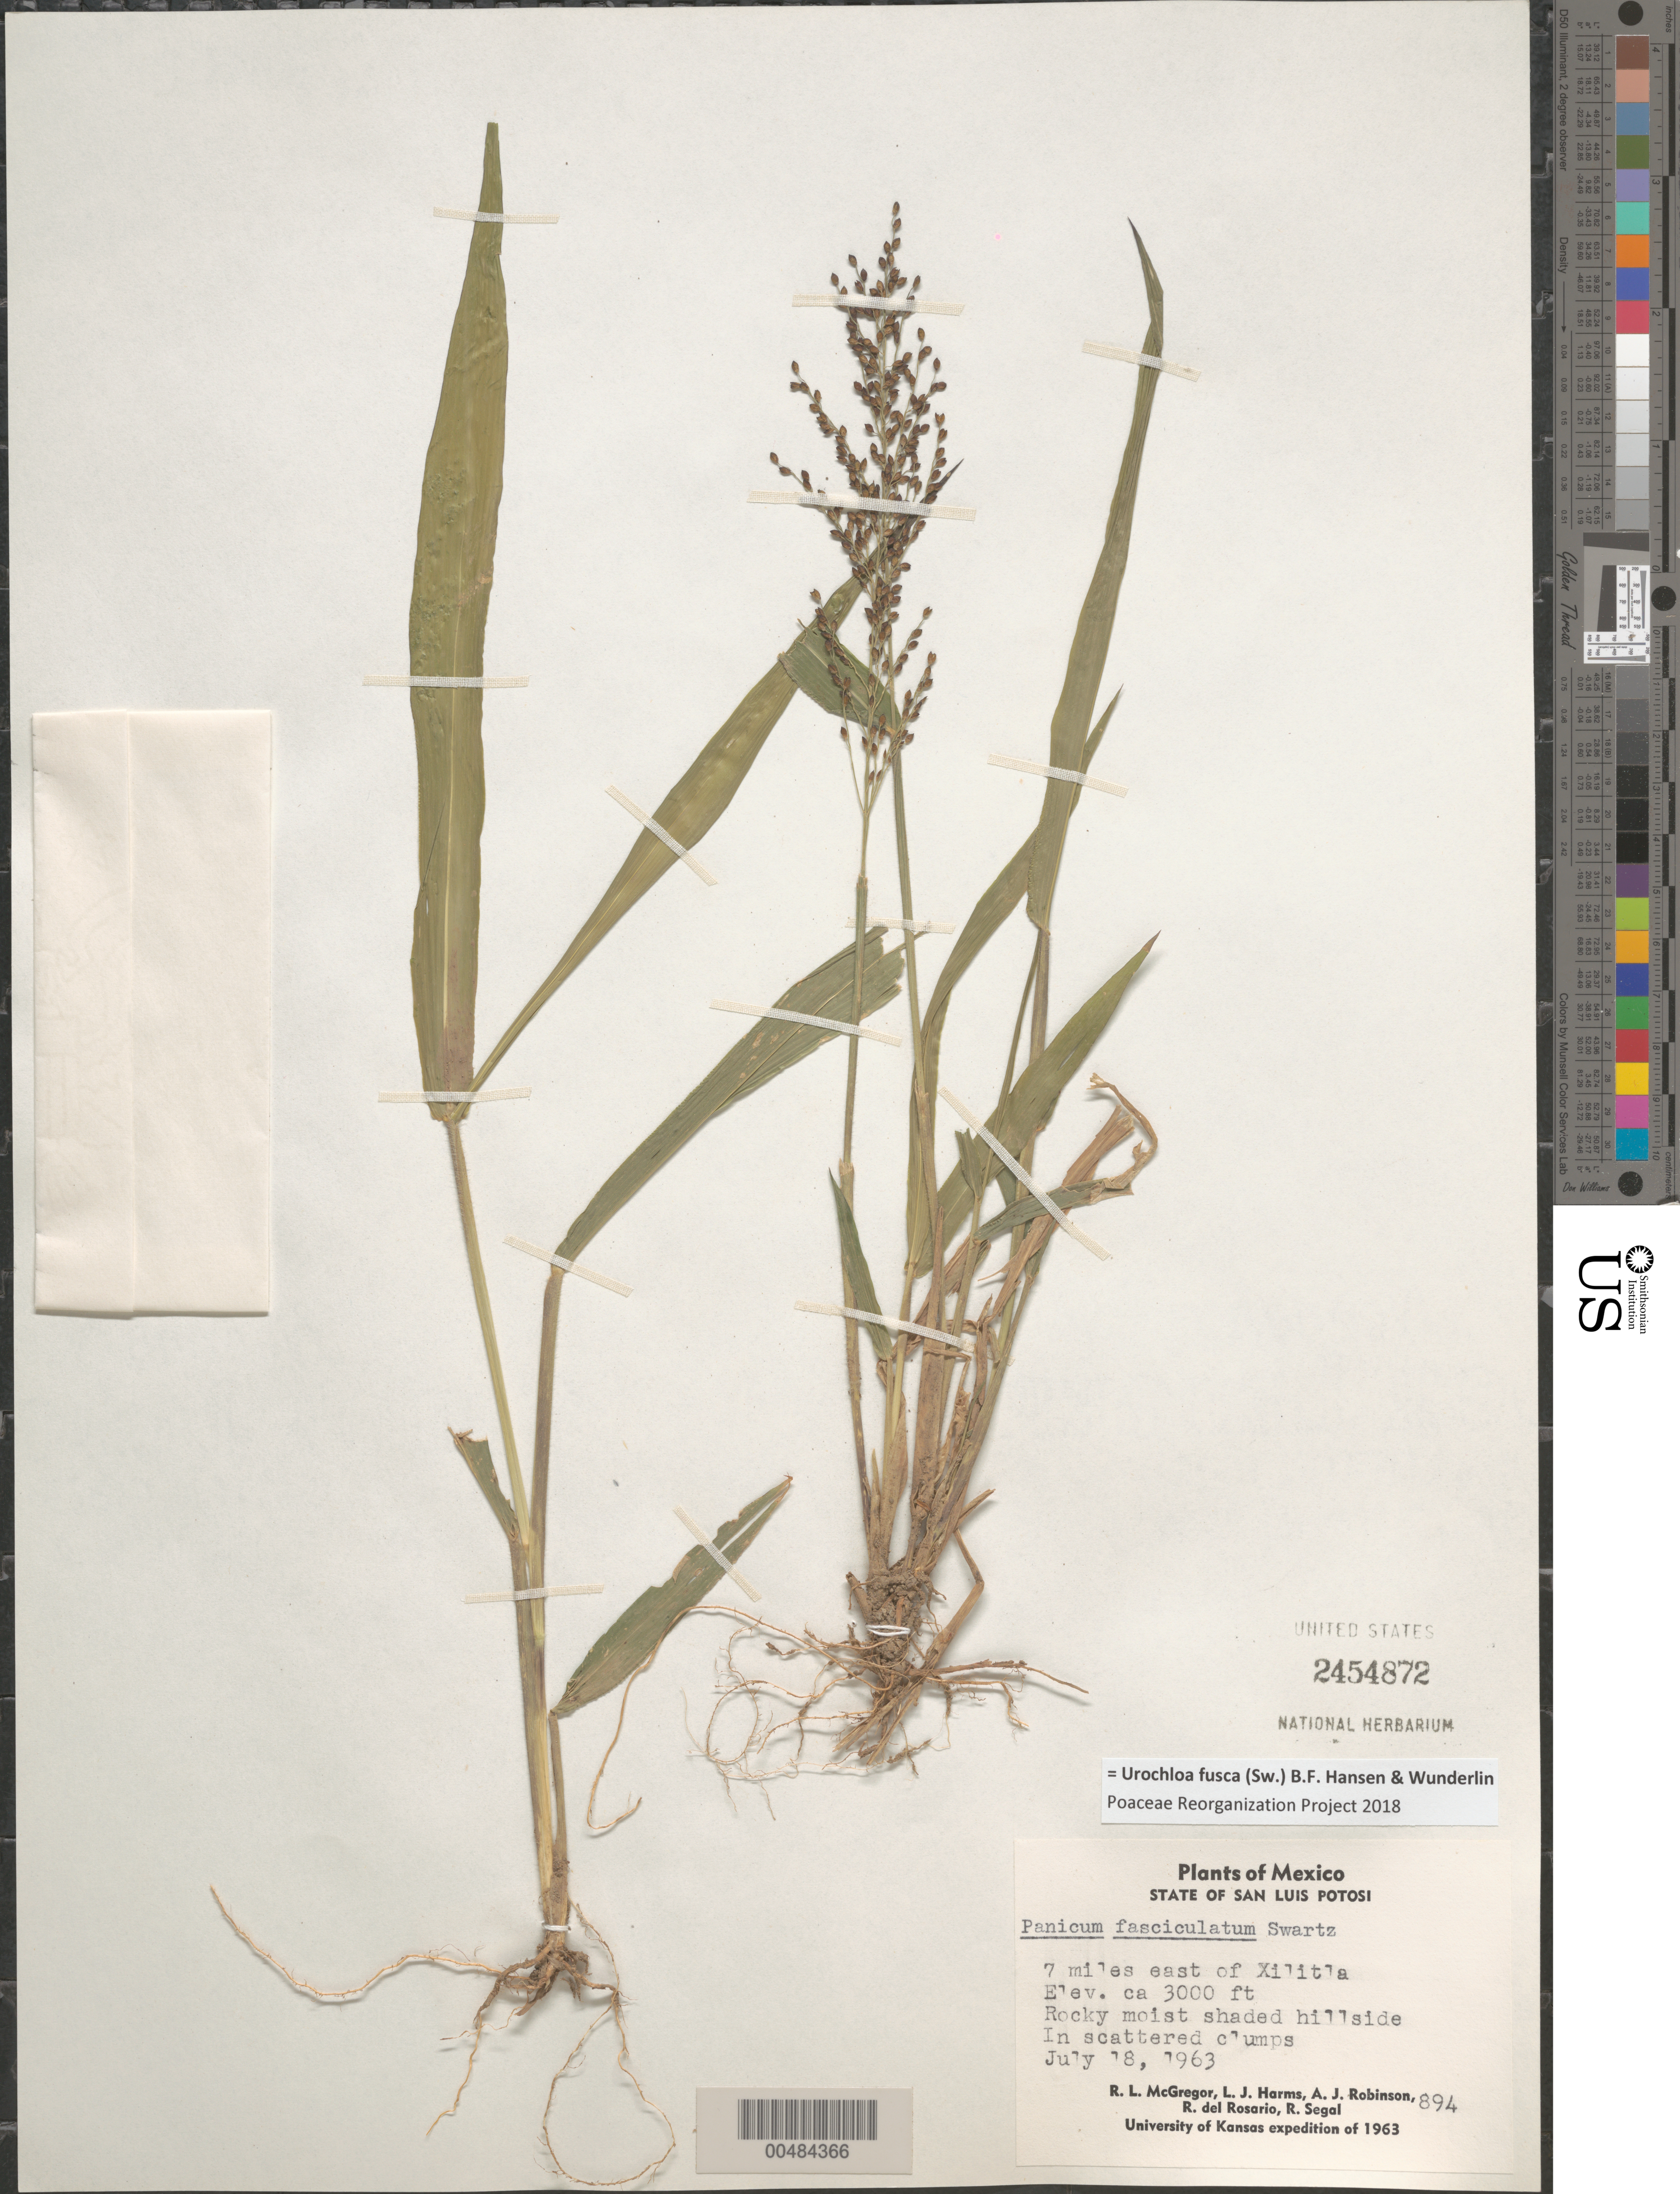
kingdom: Plantae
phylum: Tracheophyta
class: Liliopsida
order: Poales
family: Poaceae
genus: Brachiaria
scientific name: Brachiaria fasciculata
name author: (Sw.) Parodi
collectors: R. McGregor, L. Harms & A. J. Robinson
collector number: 894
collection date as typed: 18 Jul 1963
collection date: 1963-07-18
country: Mexico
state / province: San Luis Potosi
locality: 7 mi E of Xilitla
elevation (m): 914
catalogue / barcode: US 2454872